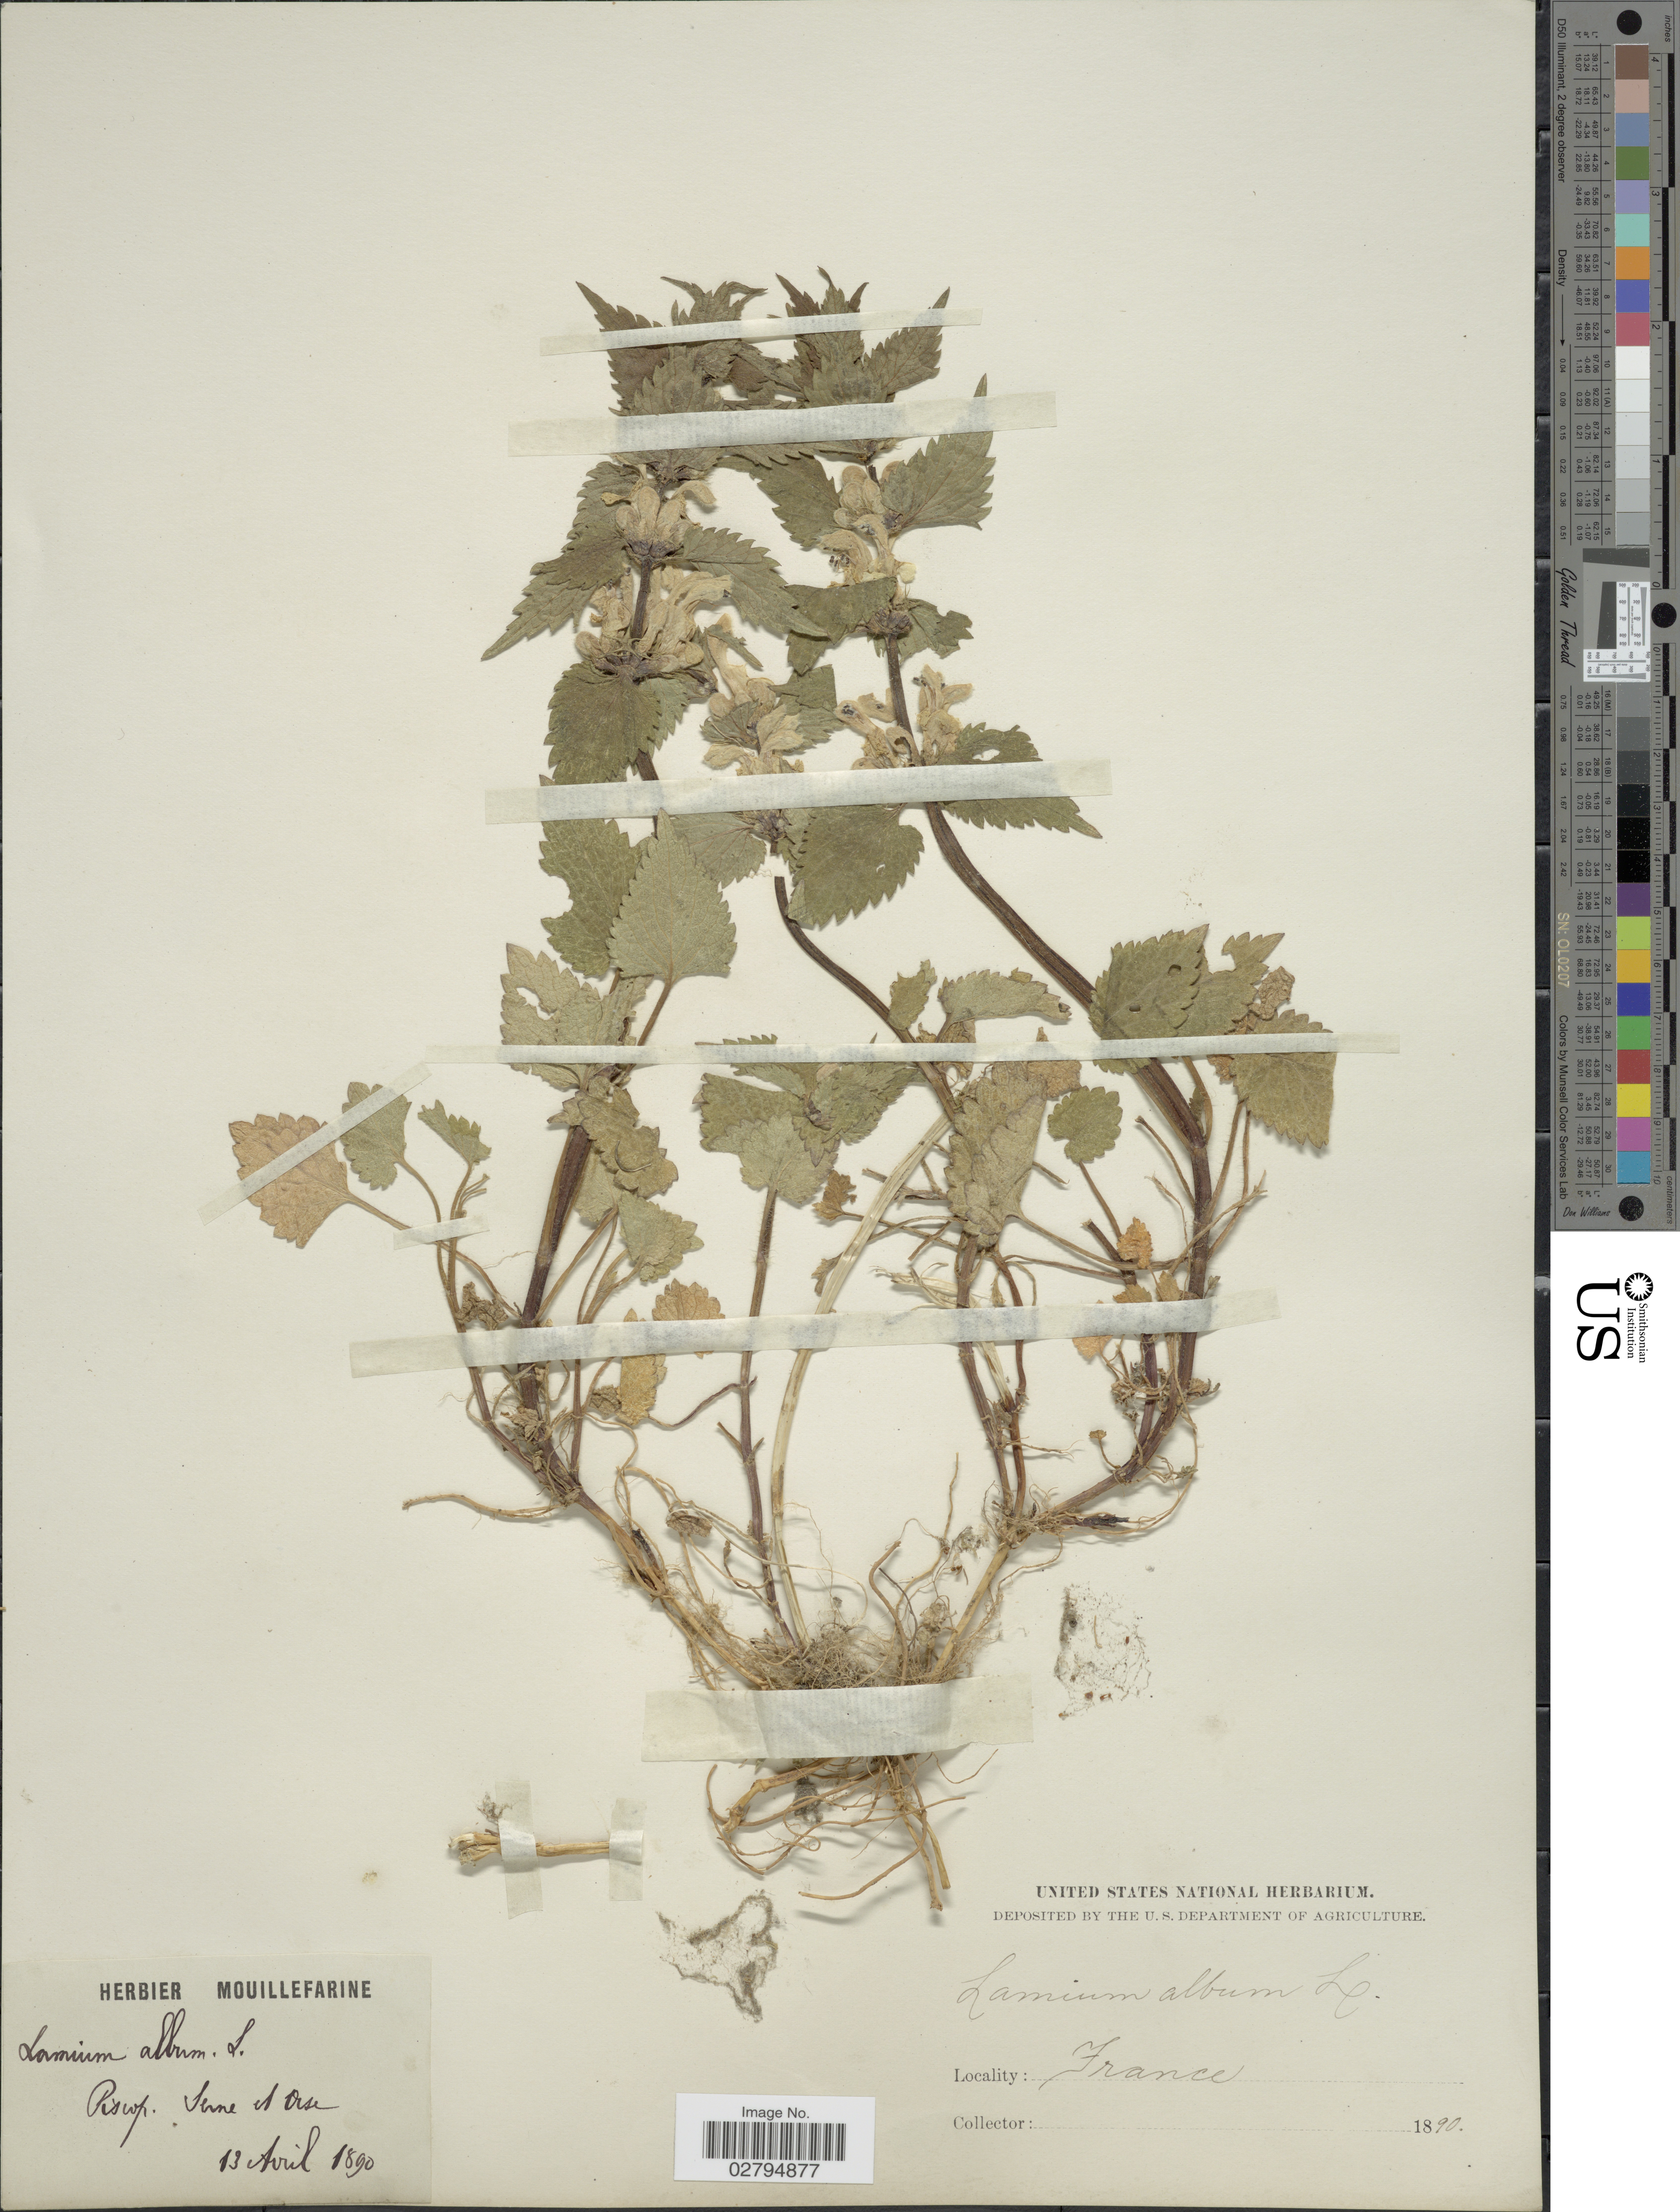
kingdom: Plantae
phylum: Tracheophyta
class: Magnoliopsida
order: Lamiales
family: Lamiaceae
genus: Lamium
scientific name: Lamium album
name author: L.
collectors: ex herb. Mouillefarine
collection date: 1890-08-13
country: France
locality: Risop. Seine et Oise.